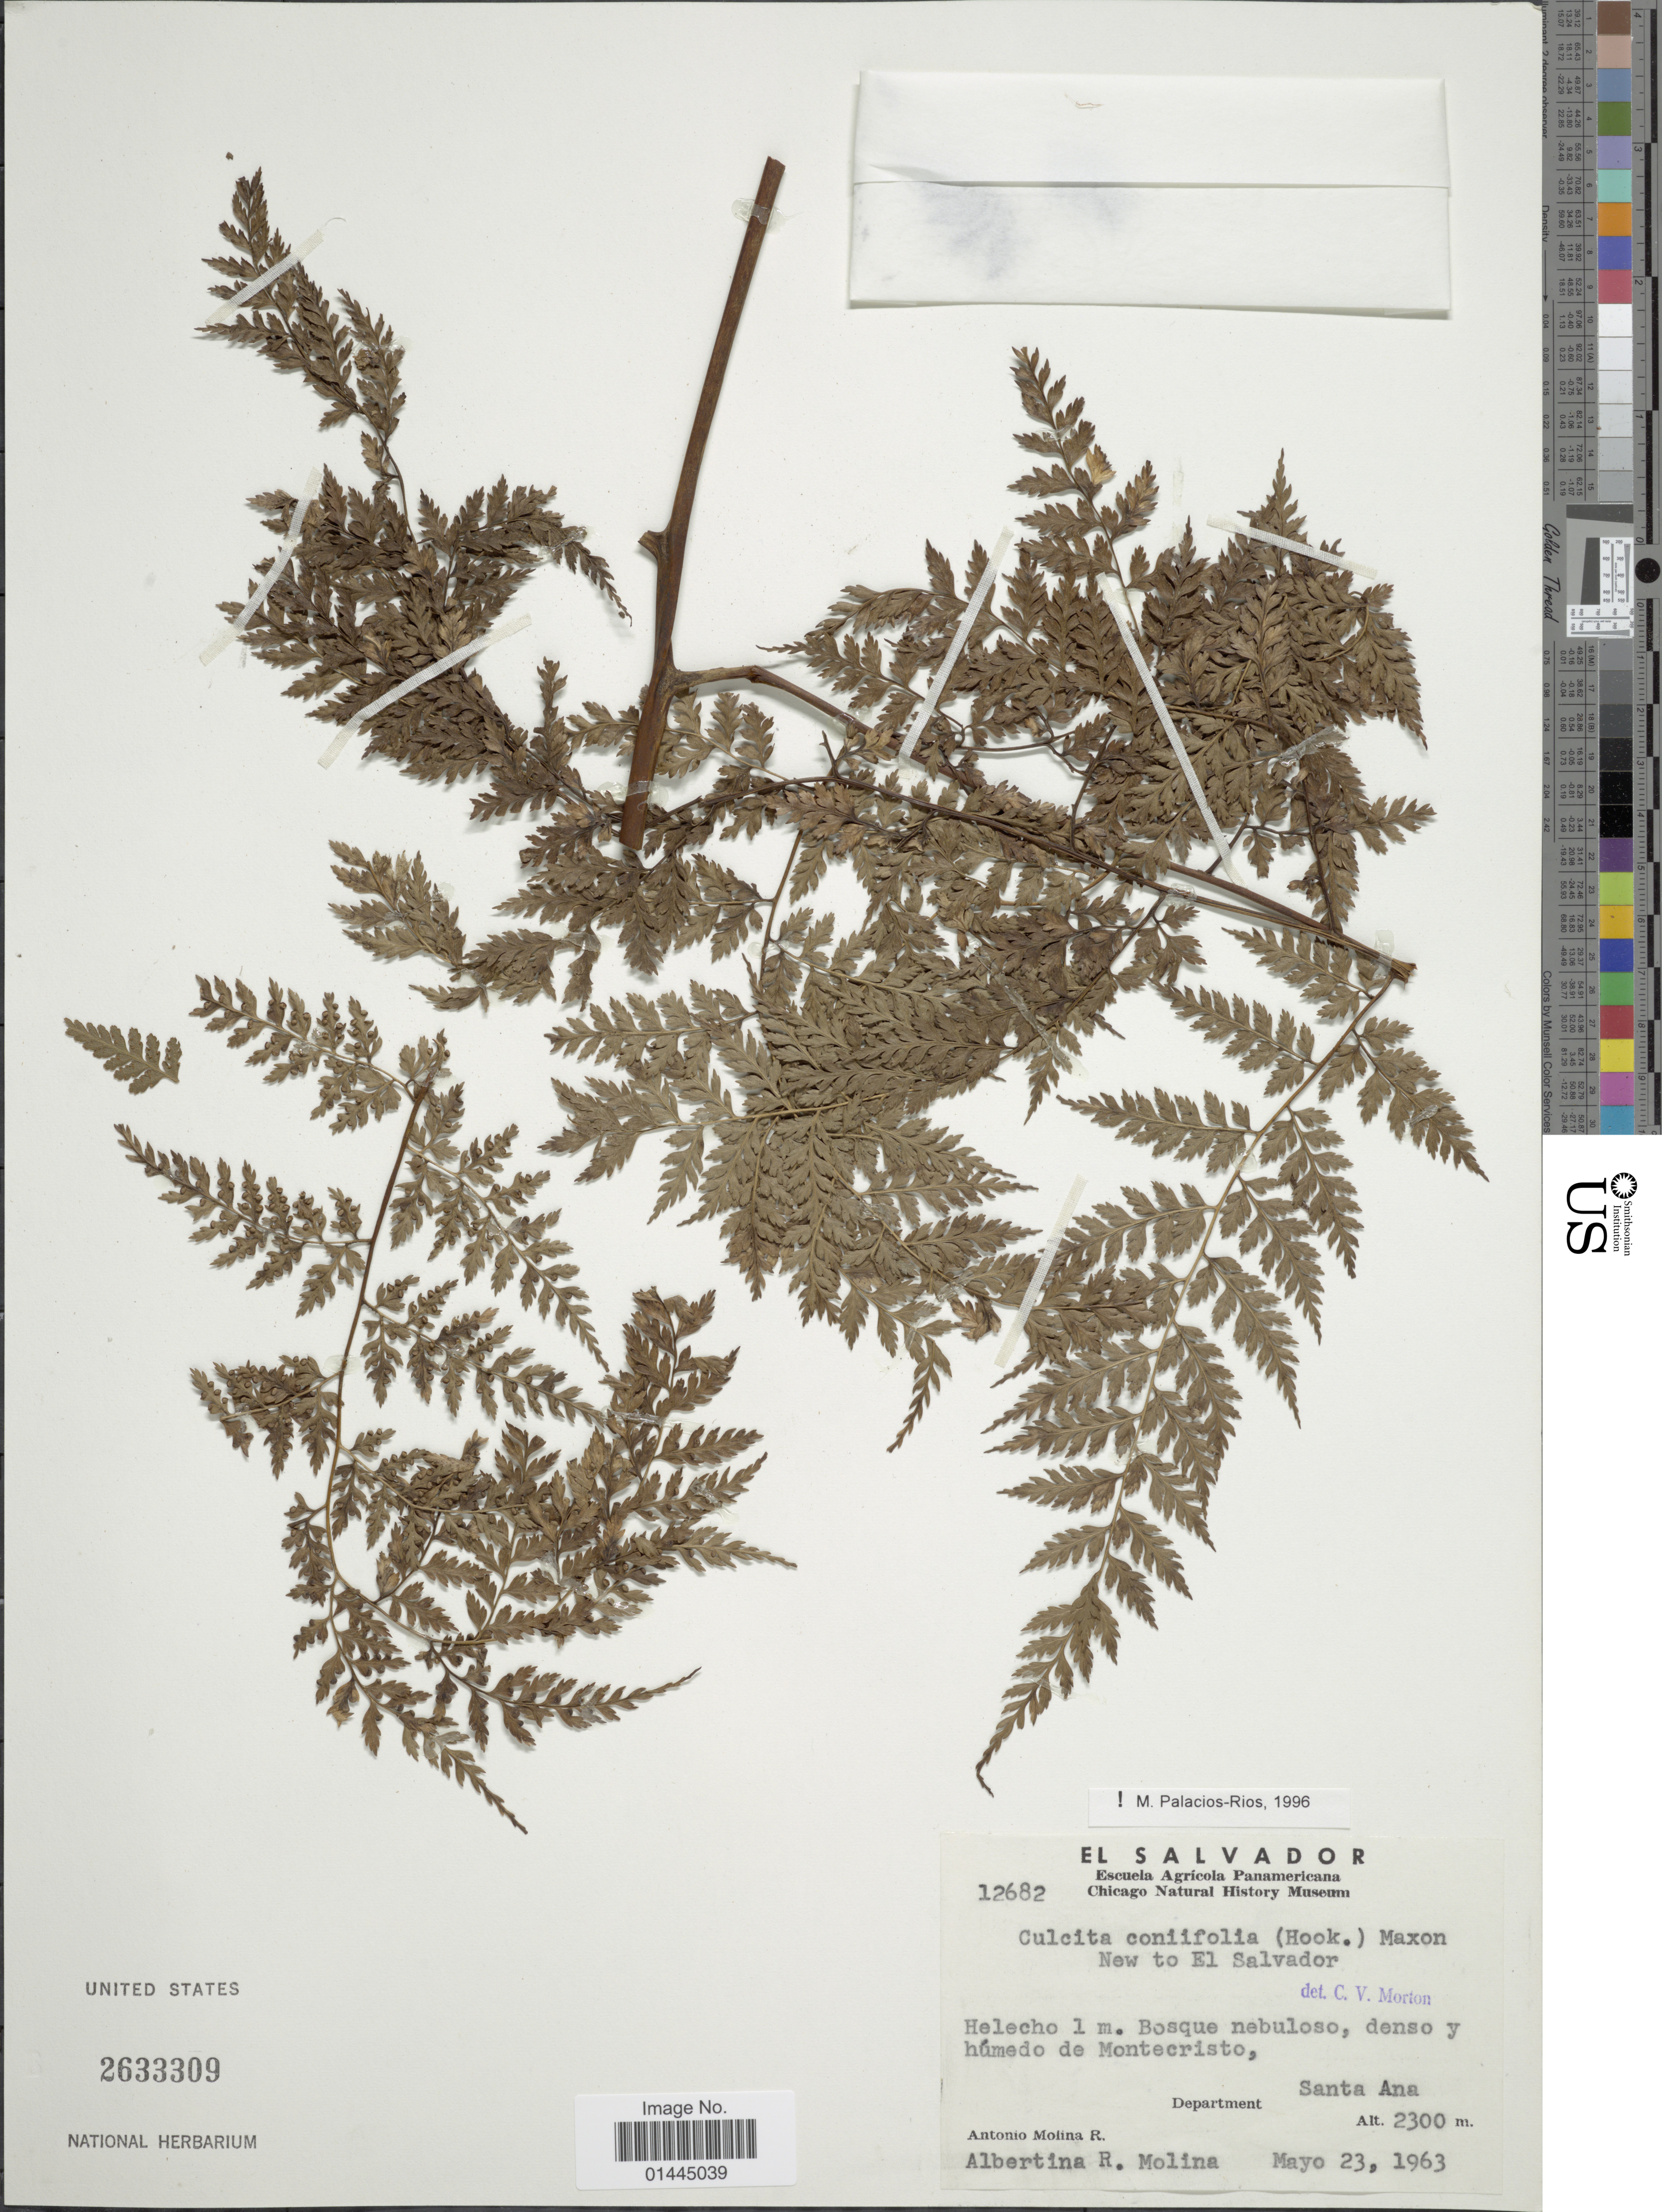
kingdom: Plantae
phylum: Tracheophyta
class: Polypodiopsida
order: Cyatheales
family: Culcitaceae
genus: Culcita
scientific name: Culcita coniifolia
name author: (Hook.) Maxon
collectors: A. Molina R. & A. R. Molina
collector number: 12682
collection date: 1963-05-23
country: El Salvador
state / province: Santa Ana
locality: Humedo de Montecristo.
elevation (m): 2300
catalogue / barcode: US 2633309